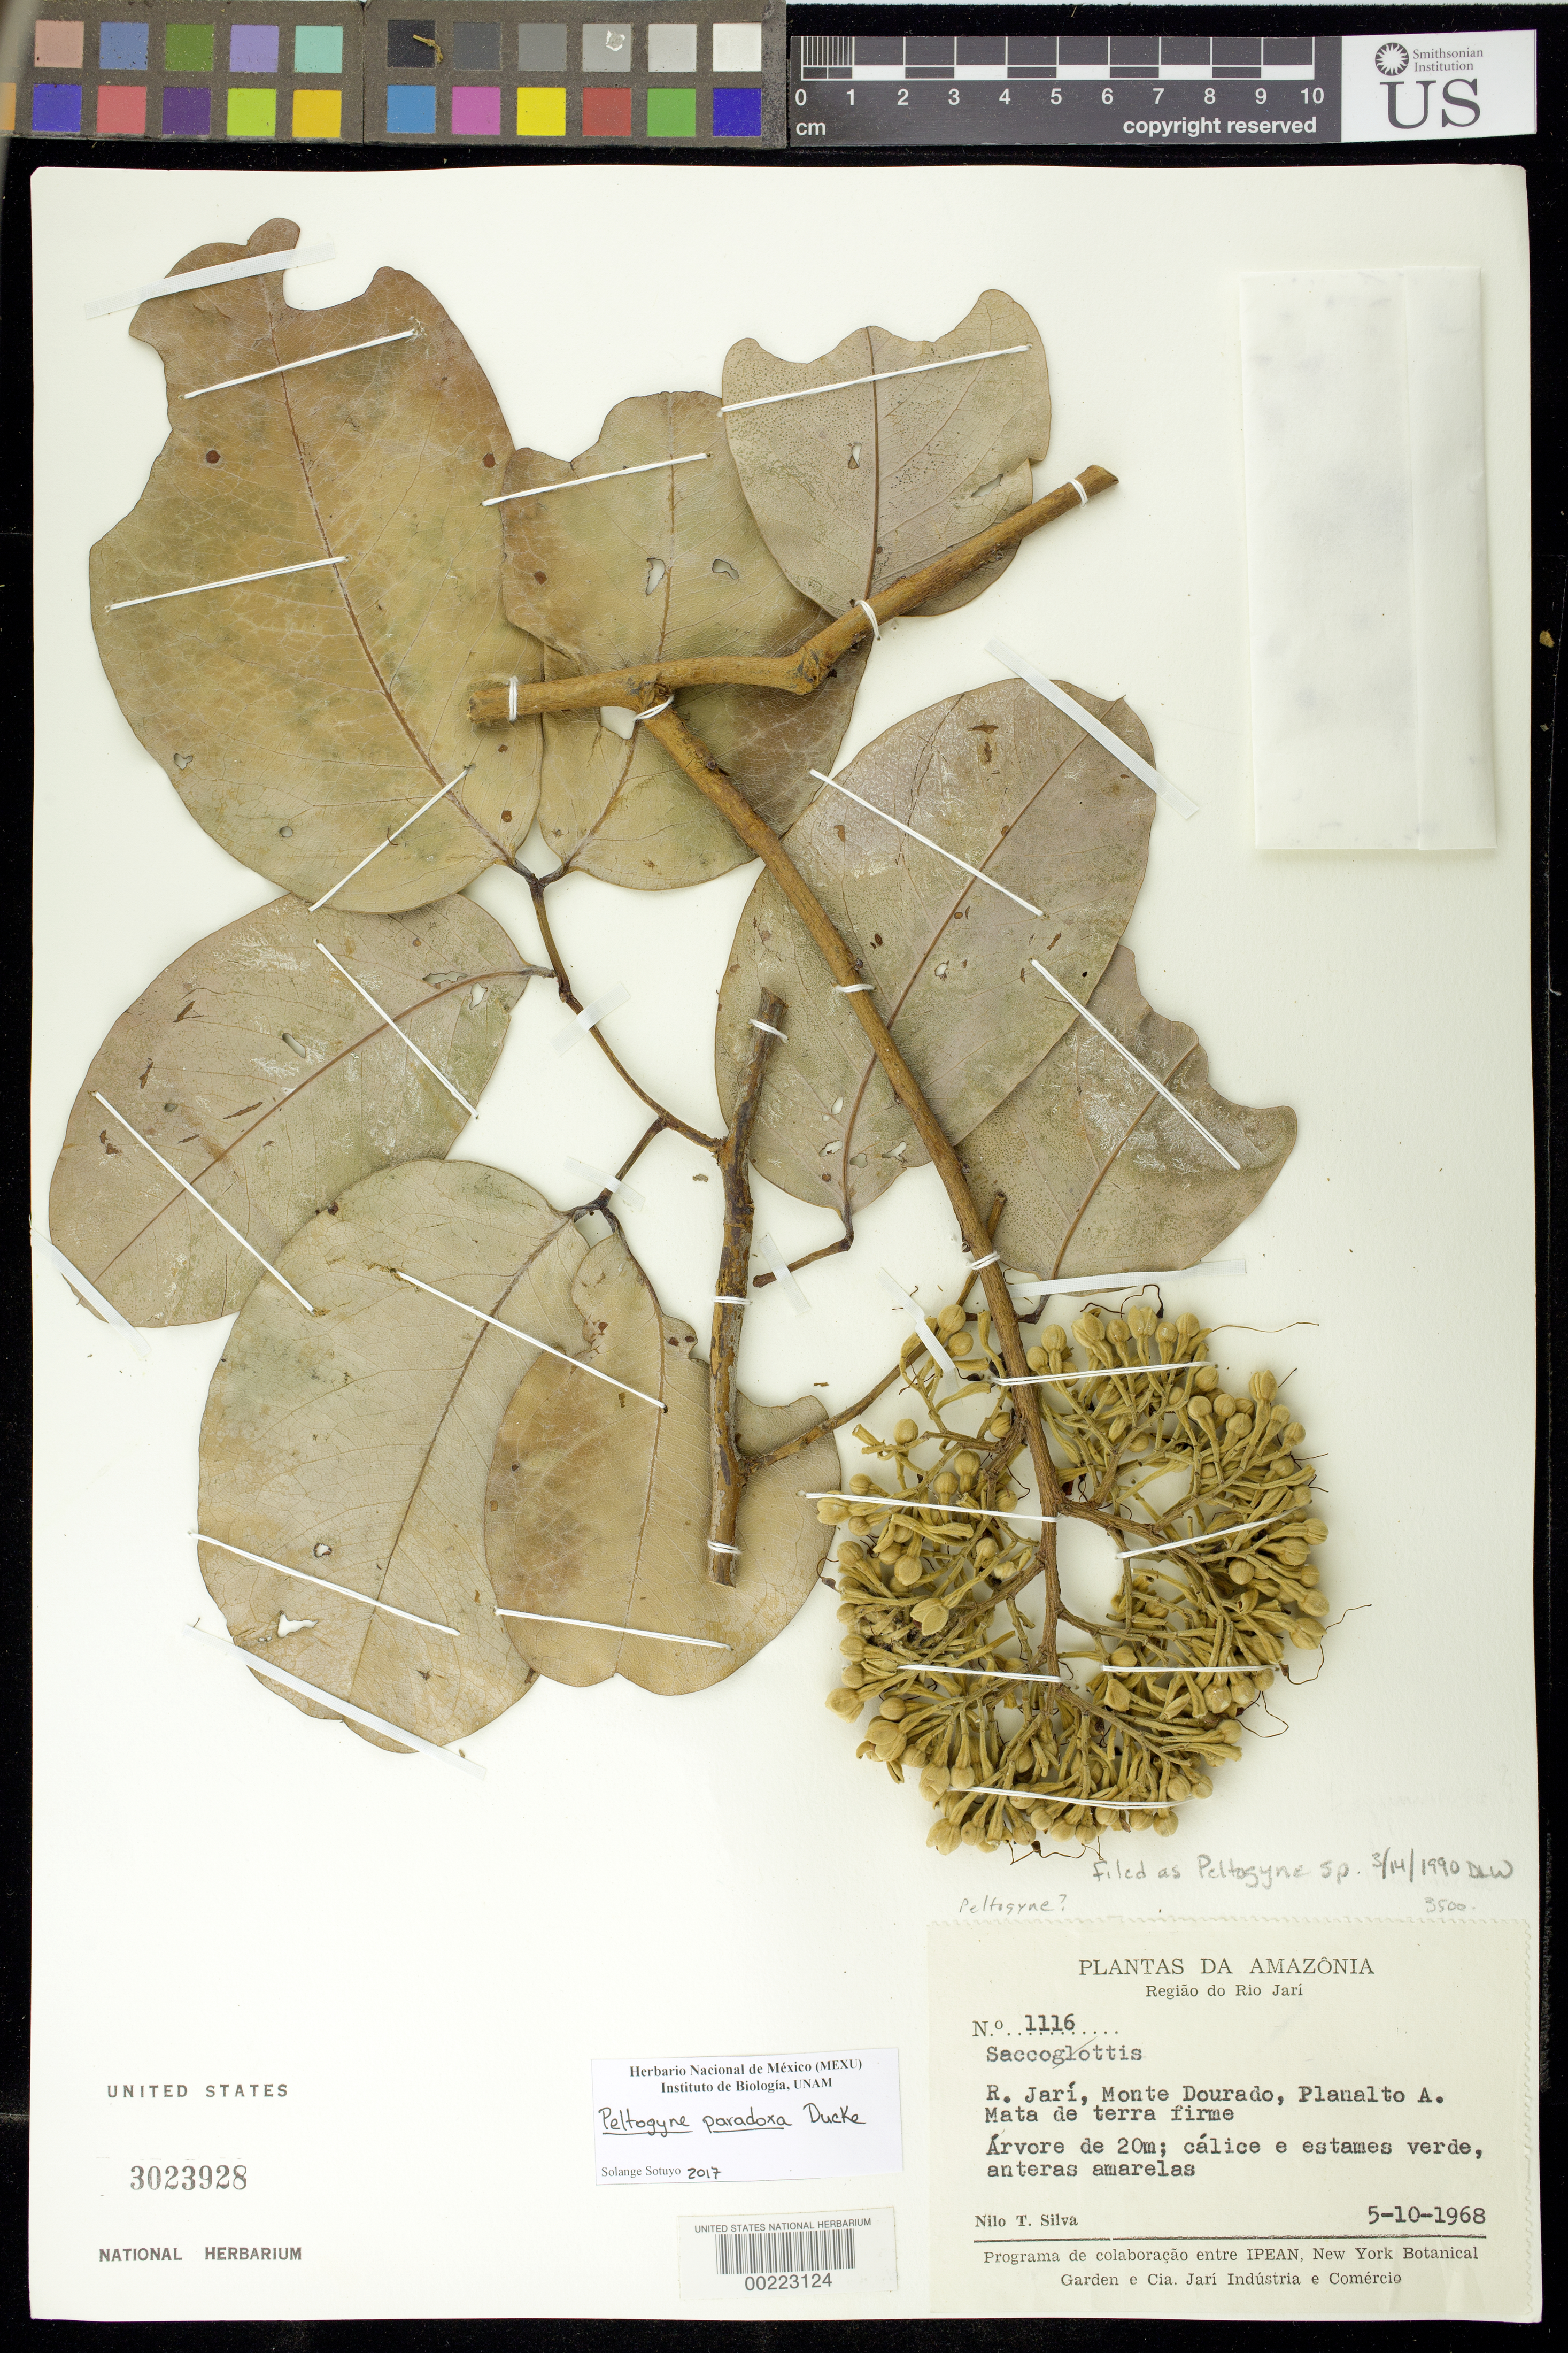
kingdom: Plantae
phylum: Tracheophyta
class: Magnoliopsida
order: Fabales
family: Fabaceae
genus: Peltogyne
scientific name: Peltogyne paradoxa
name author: Ducke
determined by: Sotuyo, Solange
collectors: N. T. Silva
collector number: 1116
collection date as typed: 10 May 1968 or 05 Oct 1968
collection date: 1968-05-10 or 1968-10-05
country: Brazil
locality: Rio jari, monte dourado, planalto a.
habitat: Forest on terra firme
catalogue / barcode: US 3023928